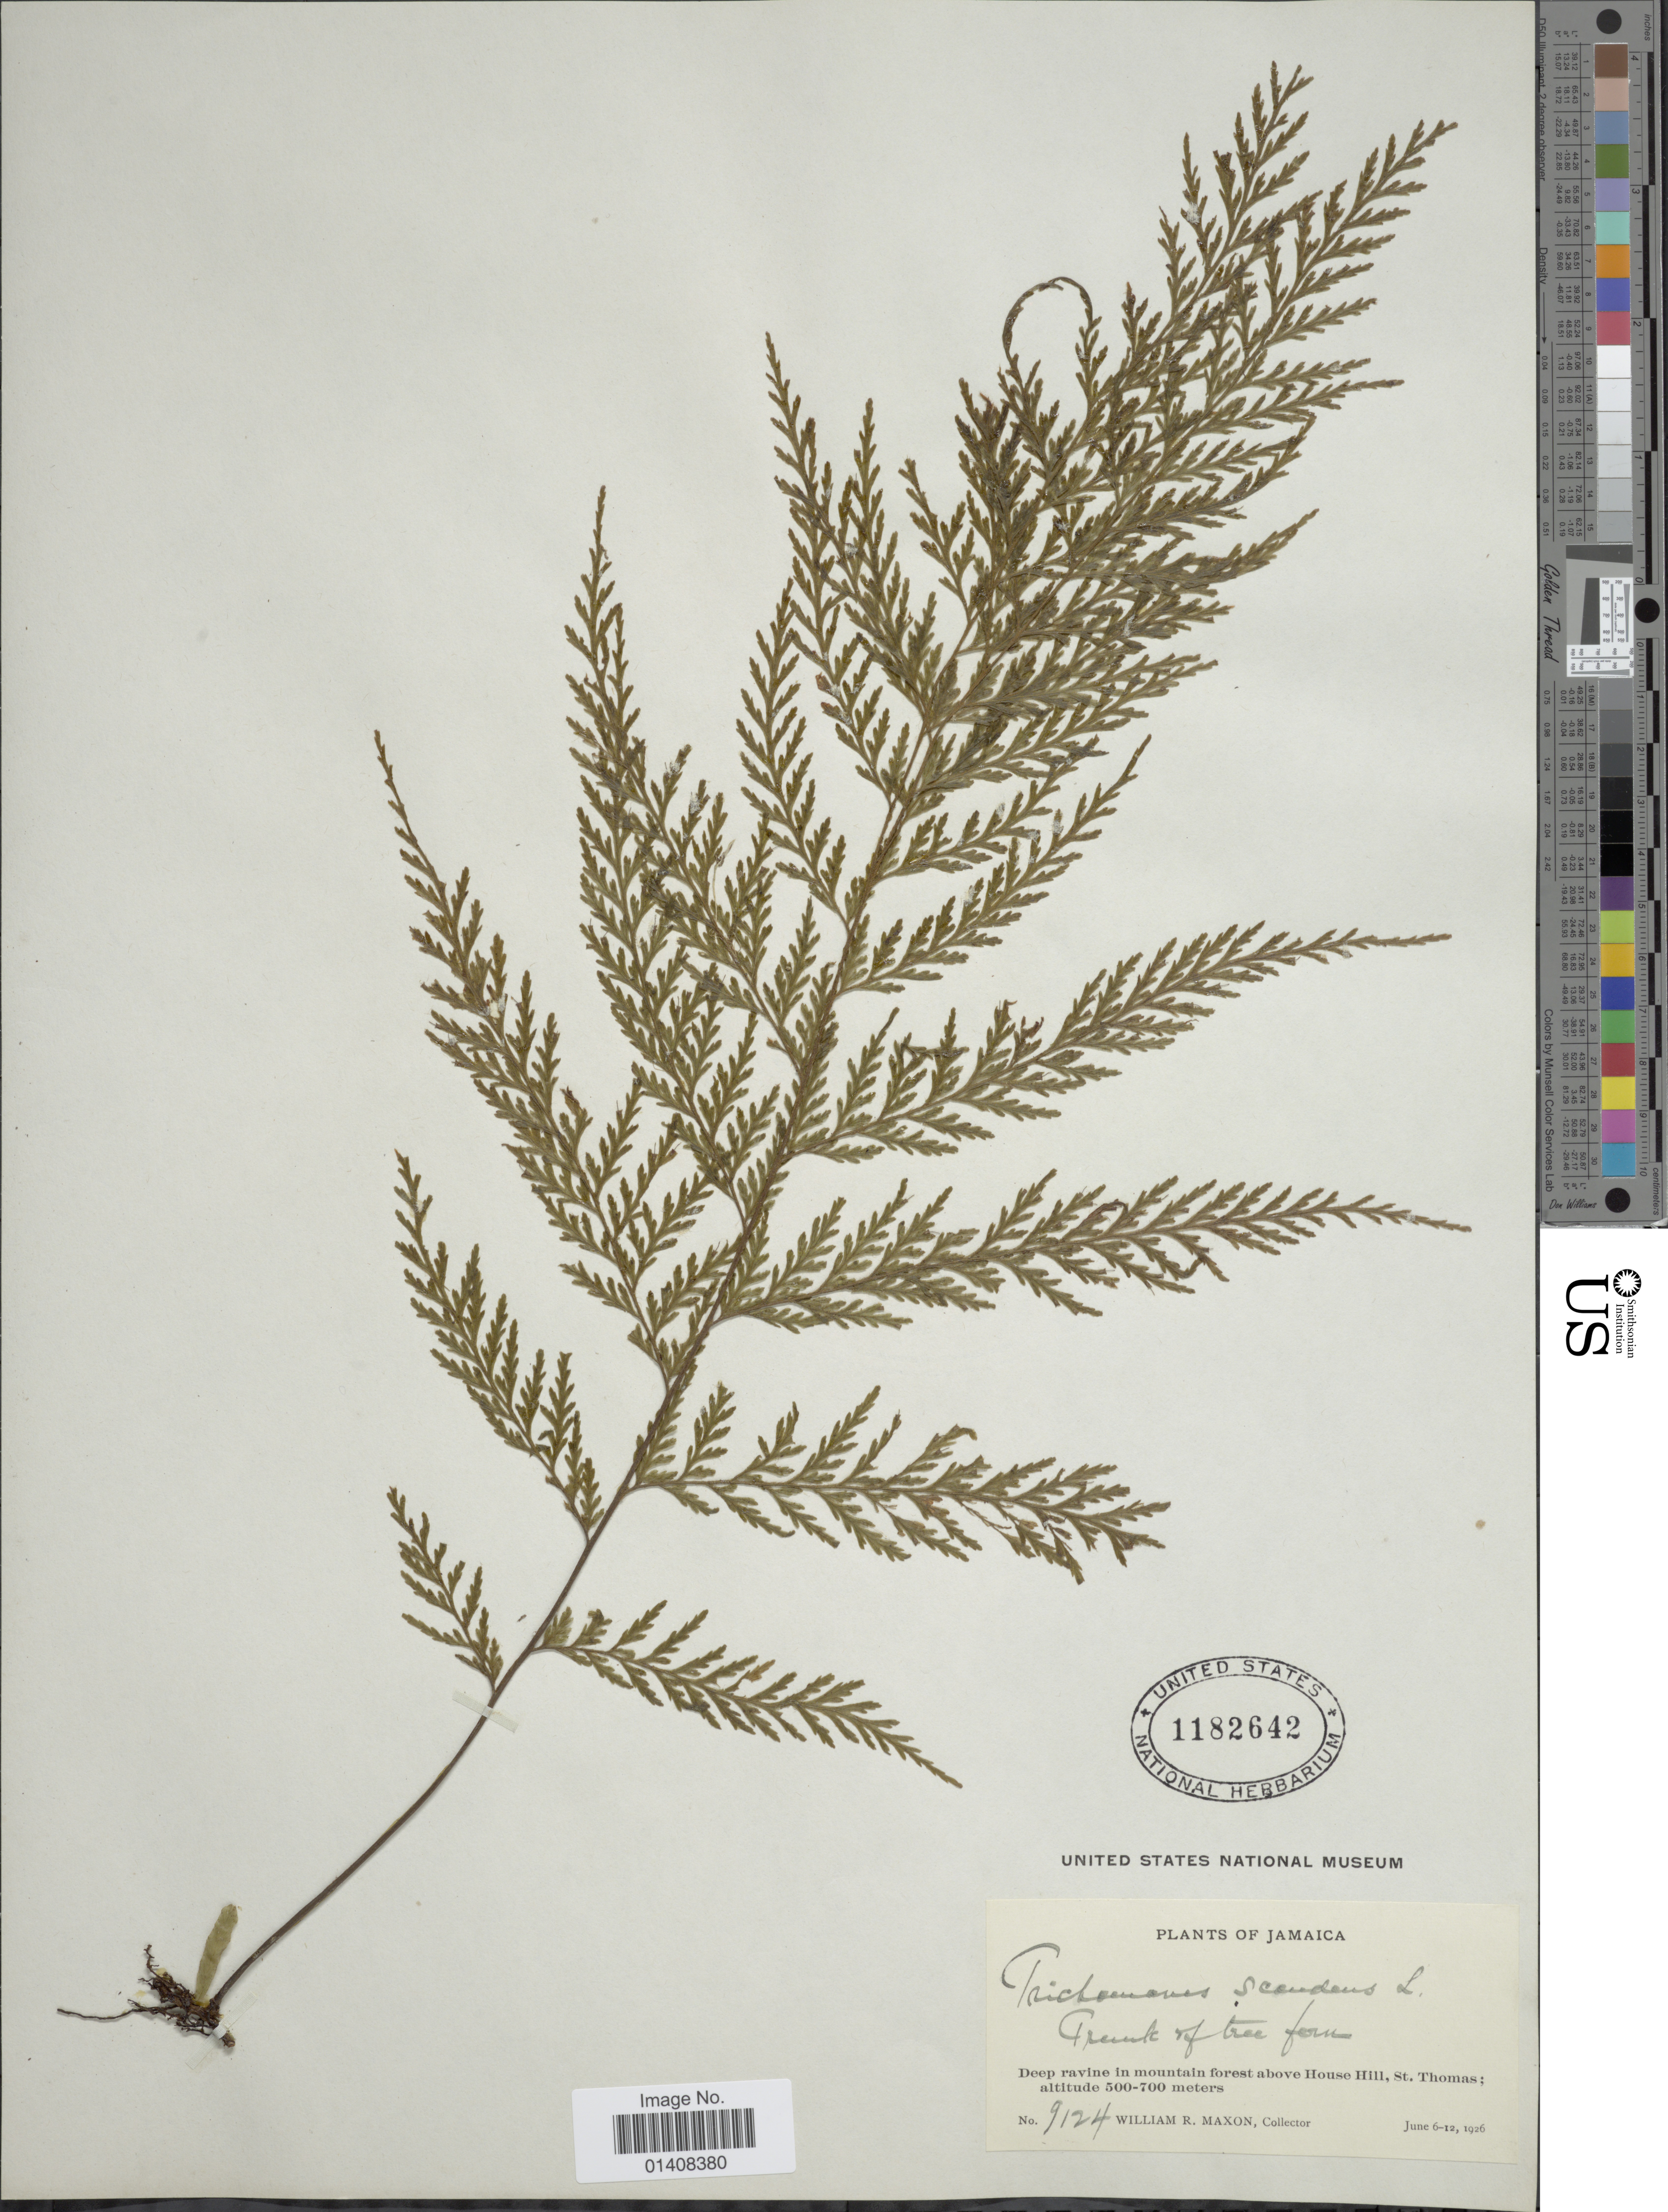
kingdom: Plantae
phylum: Tracheophyta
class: Polypodiopsida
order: Hymenophyllales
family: Hymenophyllaceae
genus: Trichomanes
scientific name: Trichomanes scandens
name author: L.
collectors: W. R. Maxon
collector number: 9124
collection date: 1926-06-06/1926-06-12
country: Jamaica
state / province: Saint Thomas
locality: Above House Hill, St. Thomas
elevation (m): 500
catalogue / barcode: US 1182642